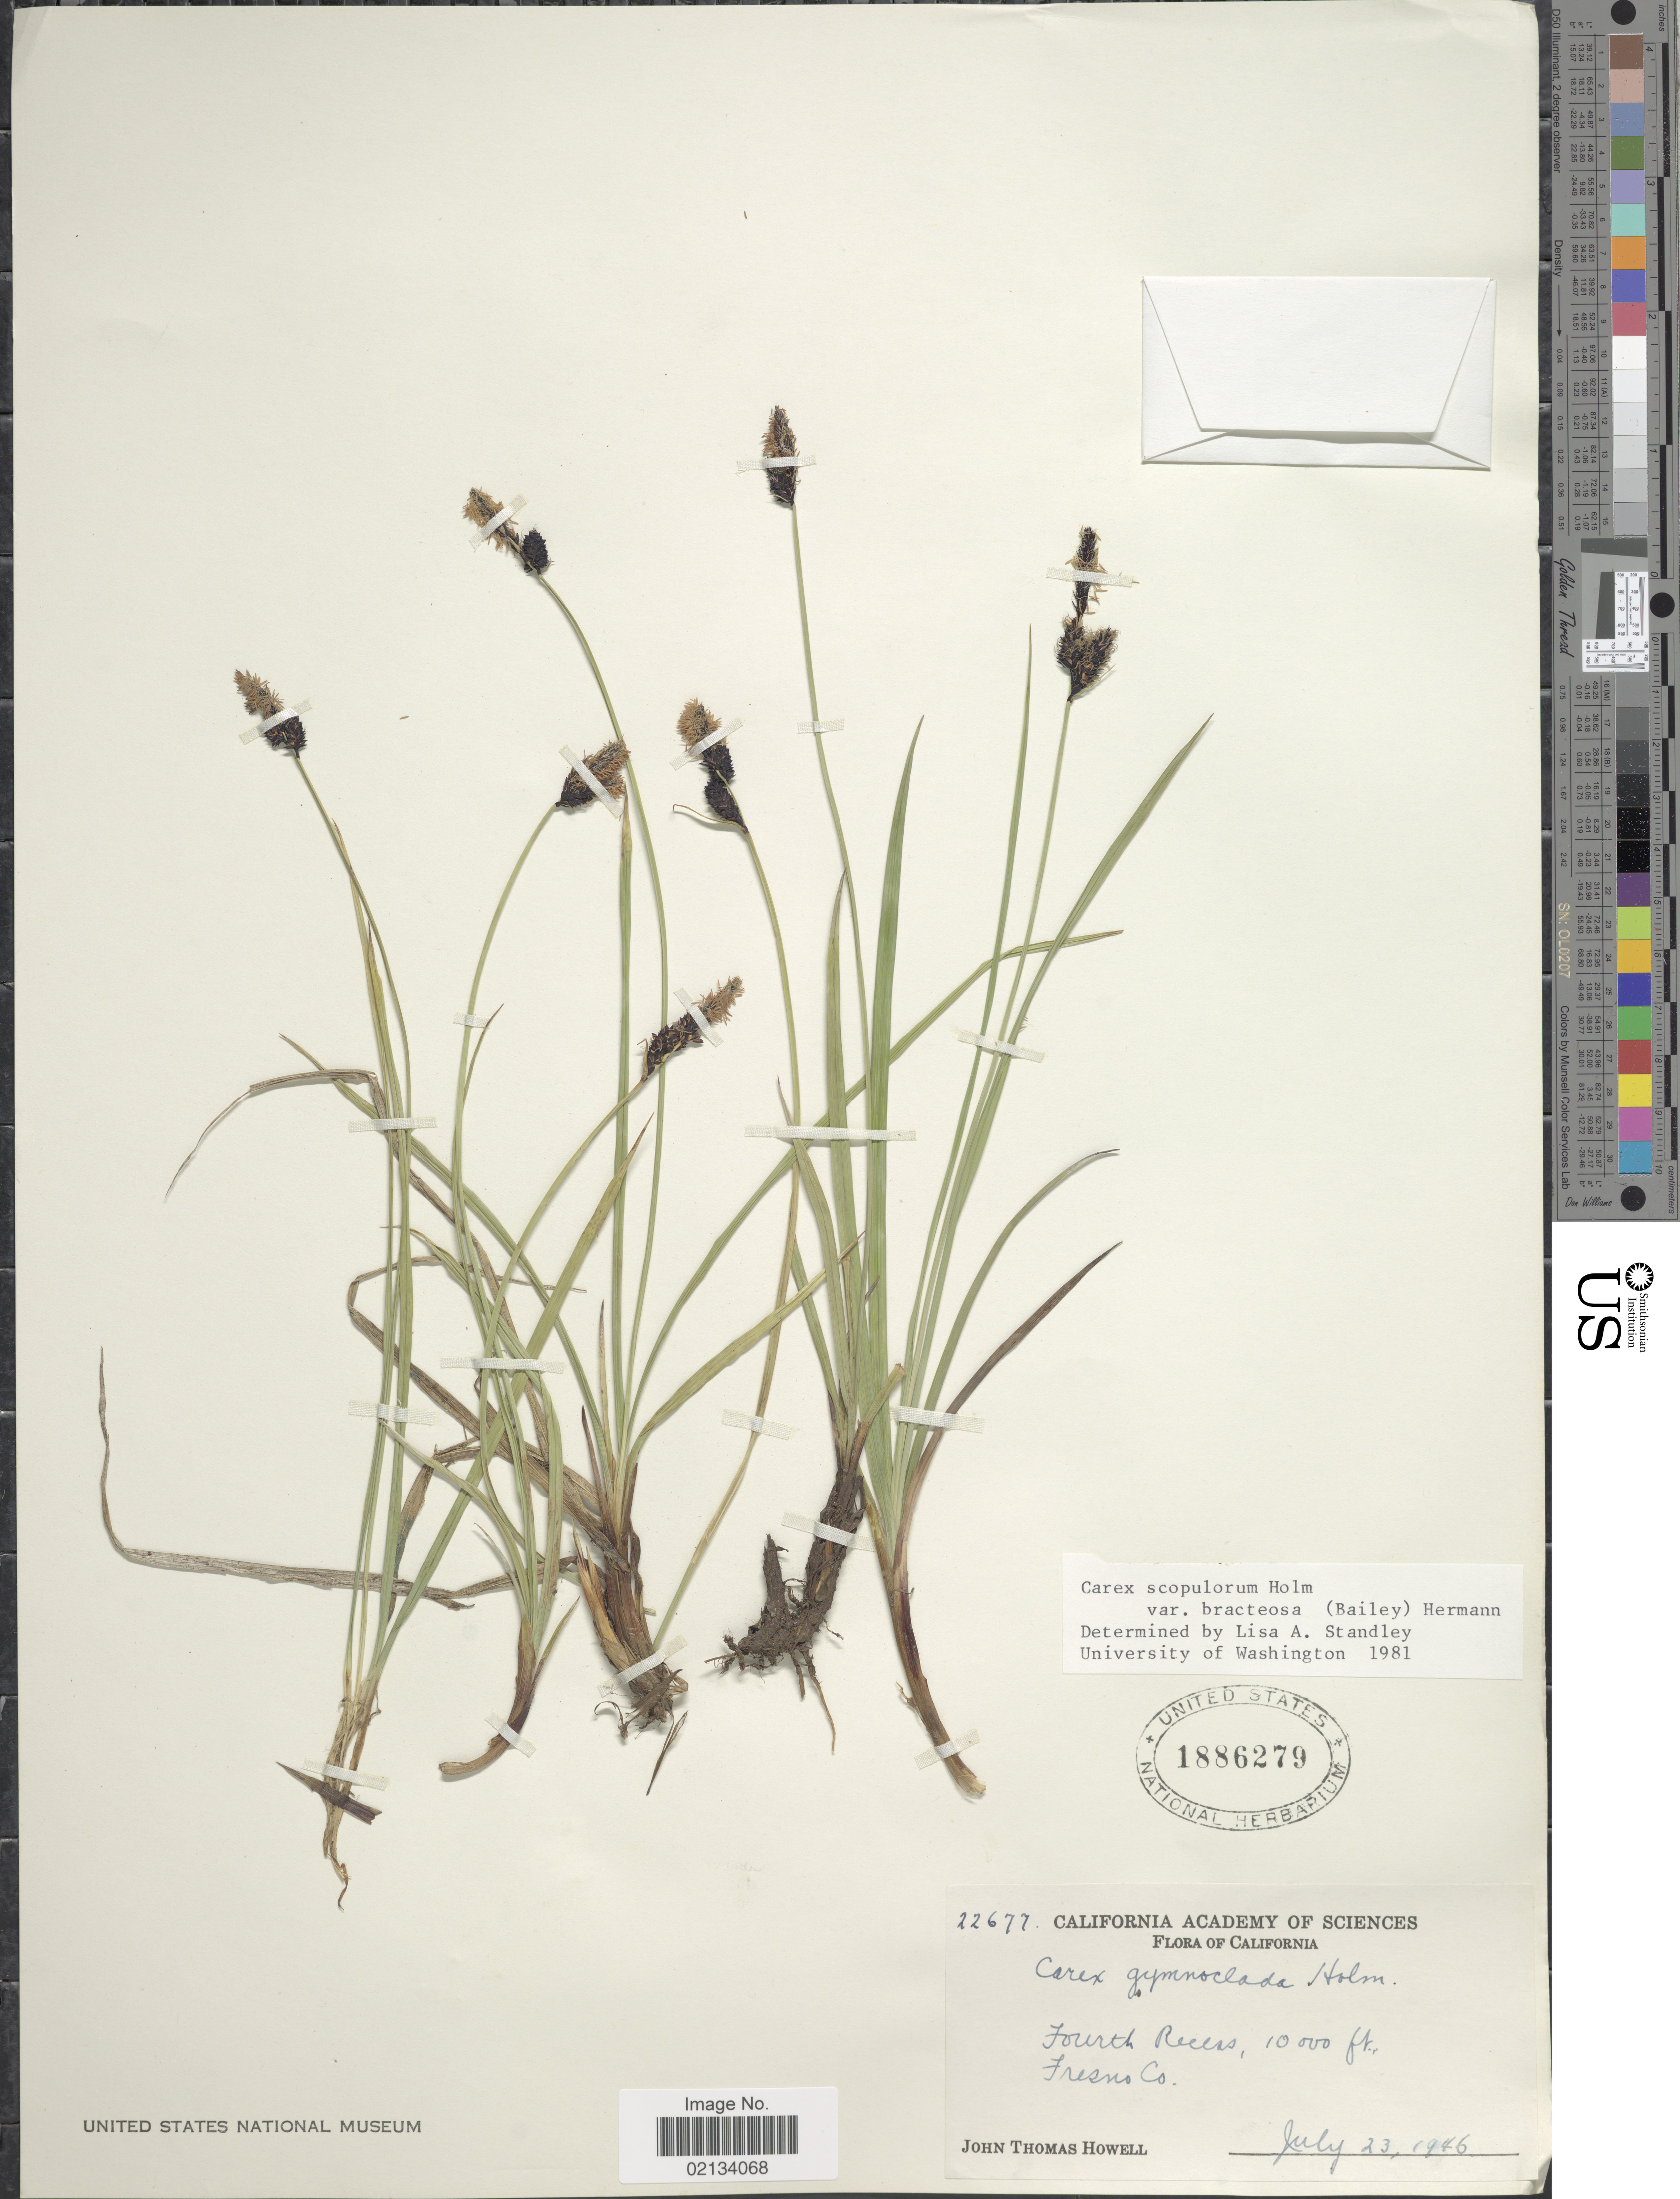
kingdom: Plantae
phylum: Tracheophyta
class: Liliopsida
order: Poales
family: Cyperaceae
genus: Carex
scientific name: Carex scopulorum var. bracteosa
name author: (L.H. Bailey) F.J. Herm.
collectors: J. T. Howell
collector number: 22677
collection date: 1946-07-23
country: United States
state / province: California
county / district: Fresno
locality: Fourth Recess, Fresno Co.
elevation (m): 3048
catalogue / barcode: US 1886279